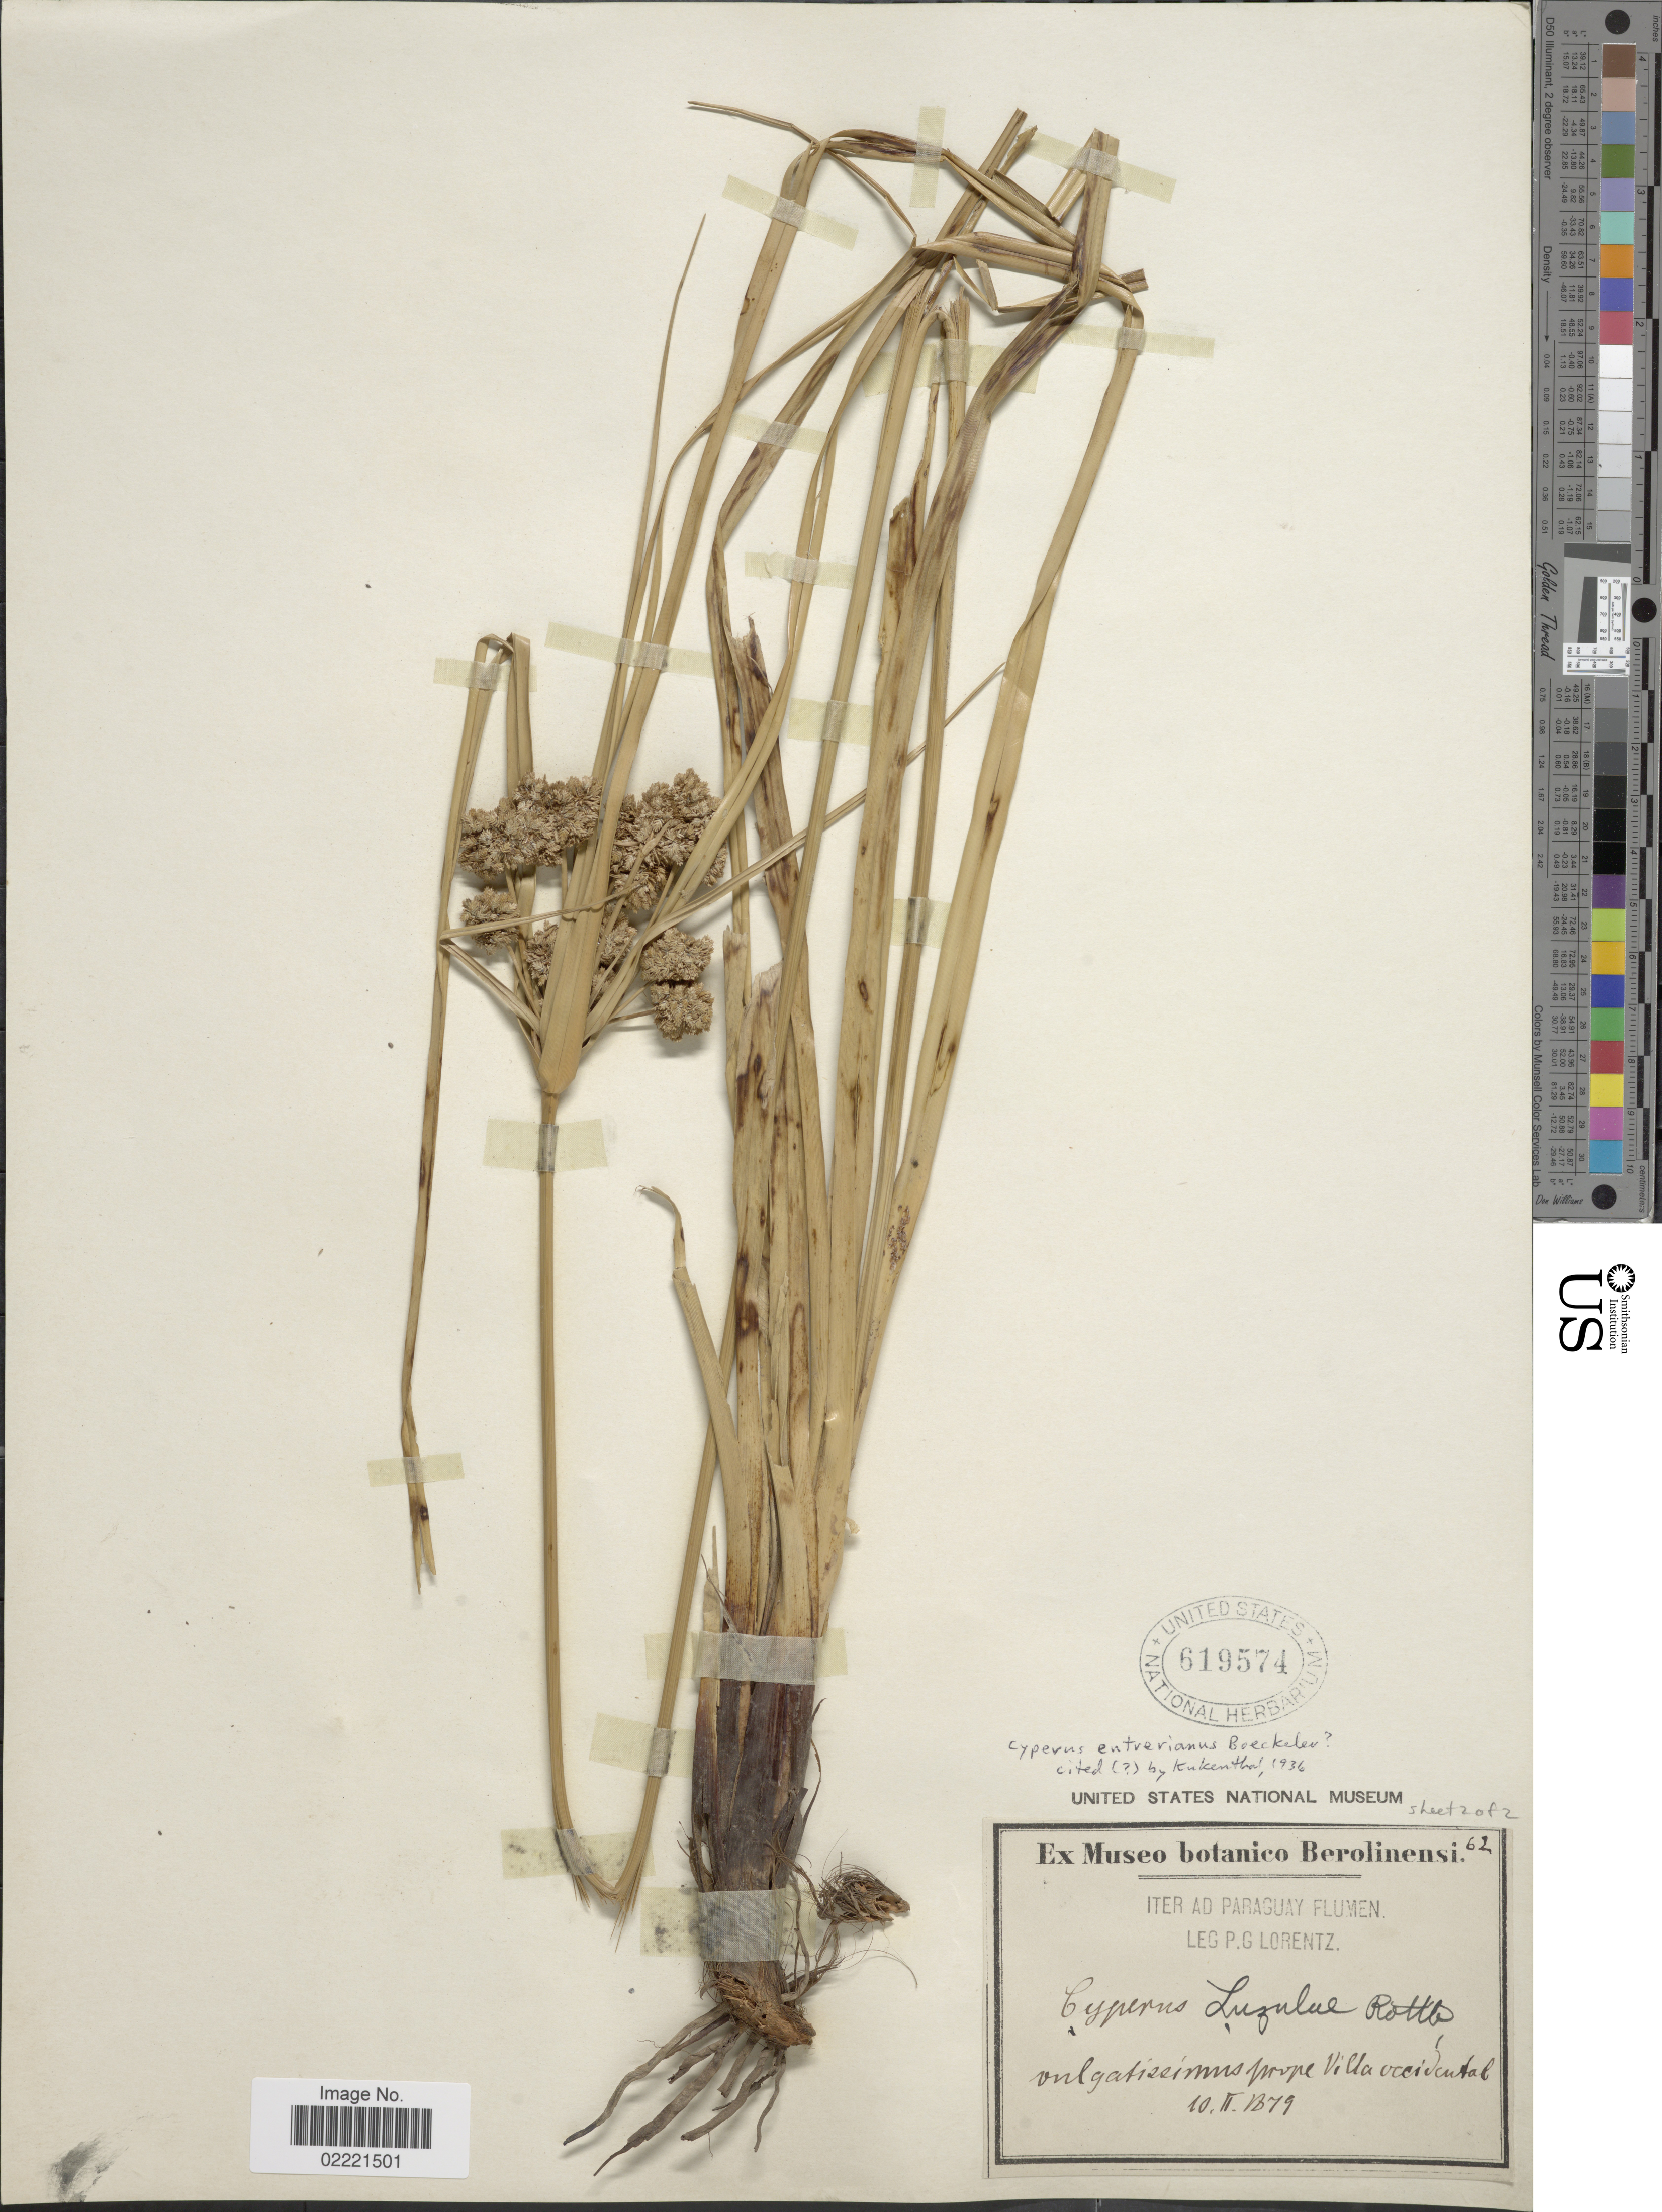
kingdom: Plantae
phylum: Tracheophyta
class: Liliopsida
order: Poales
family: Cyperaceae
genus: Cyperus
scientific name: Cyperus entrerianus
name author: Boeckeler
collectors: P. G. Lorentz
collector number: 62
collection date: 1879-02-10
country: Paraguay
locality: Iter ad Paraguay Flumen, vulgatissimns prope Villa occidental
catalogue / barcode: US 619574